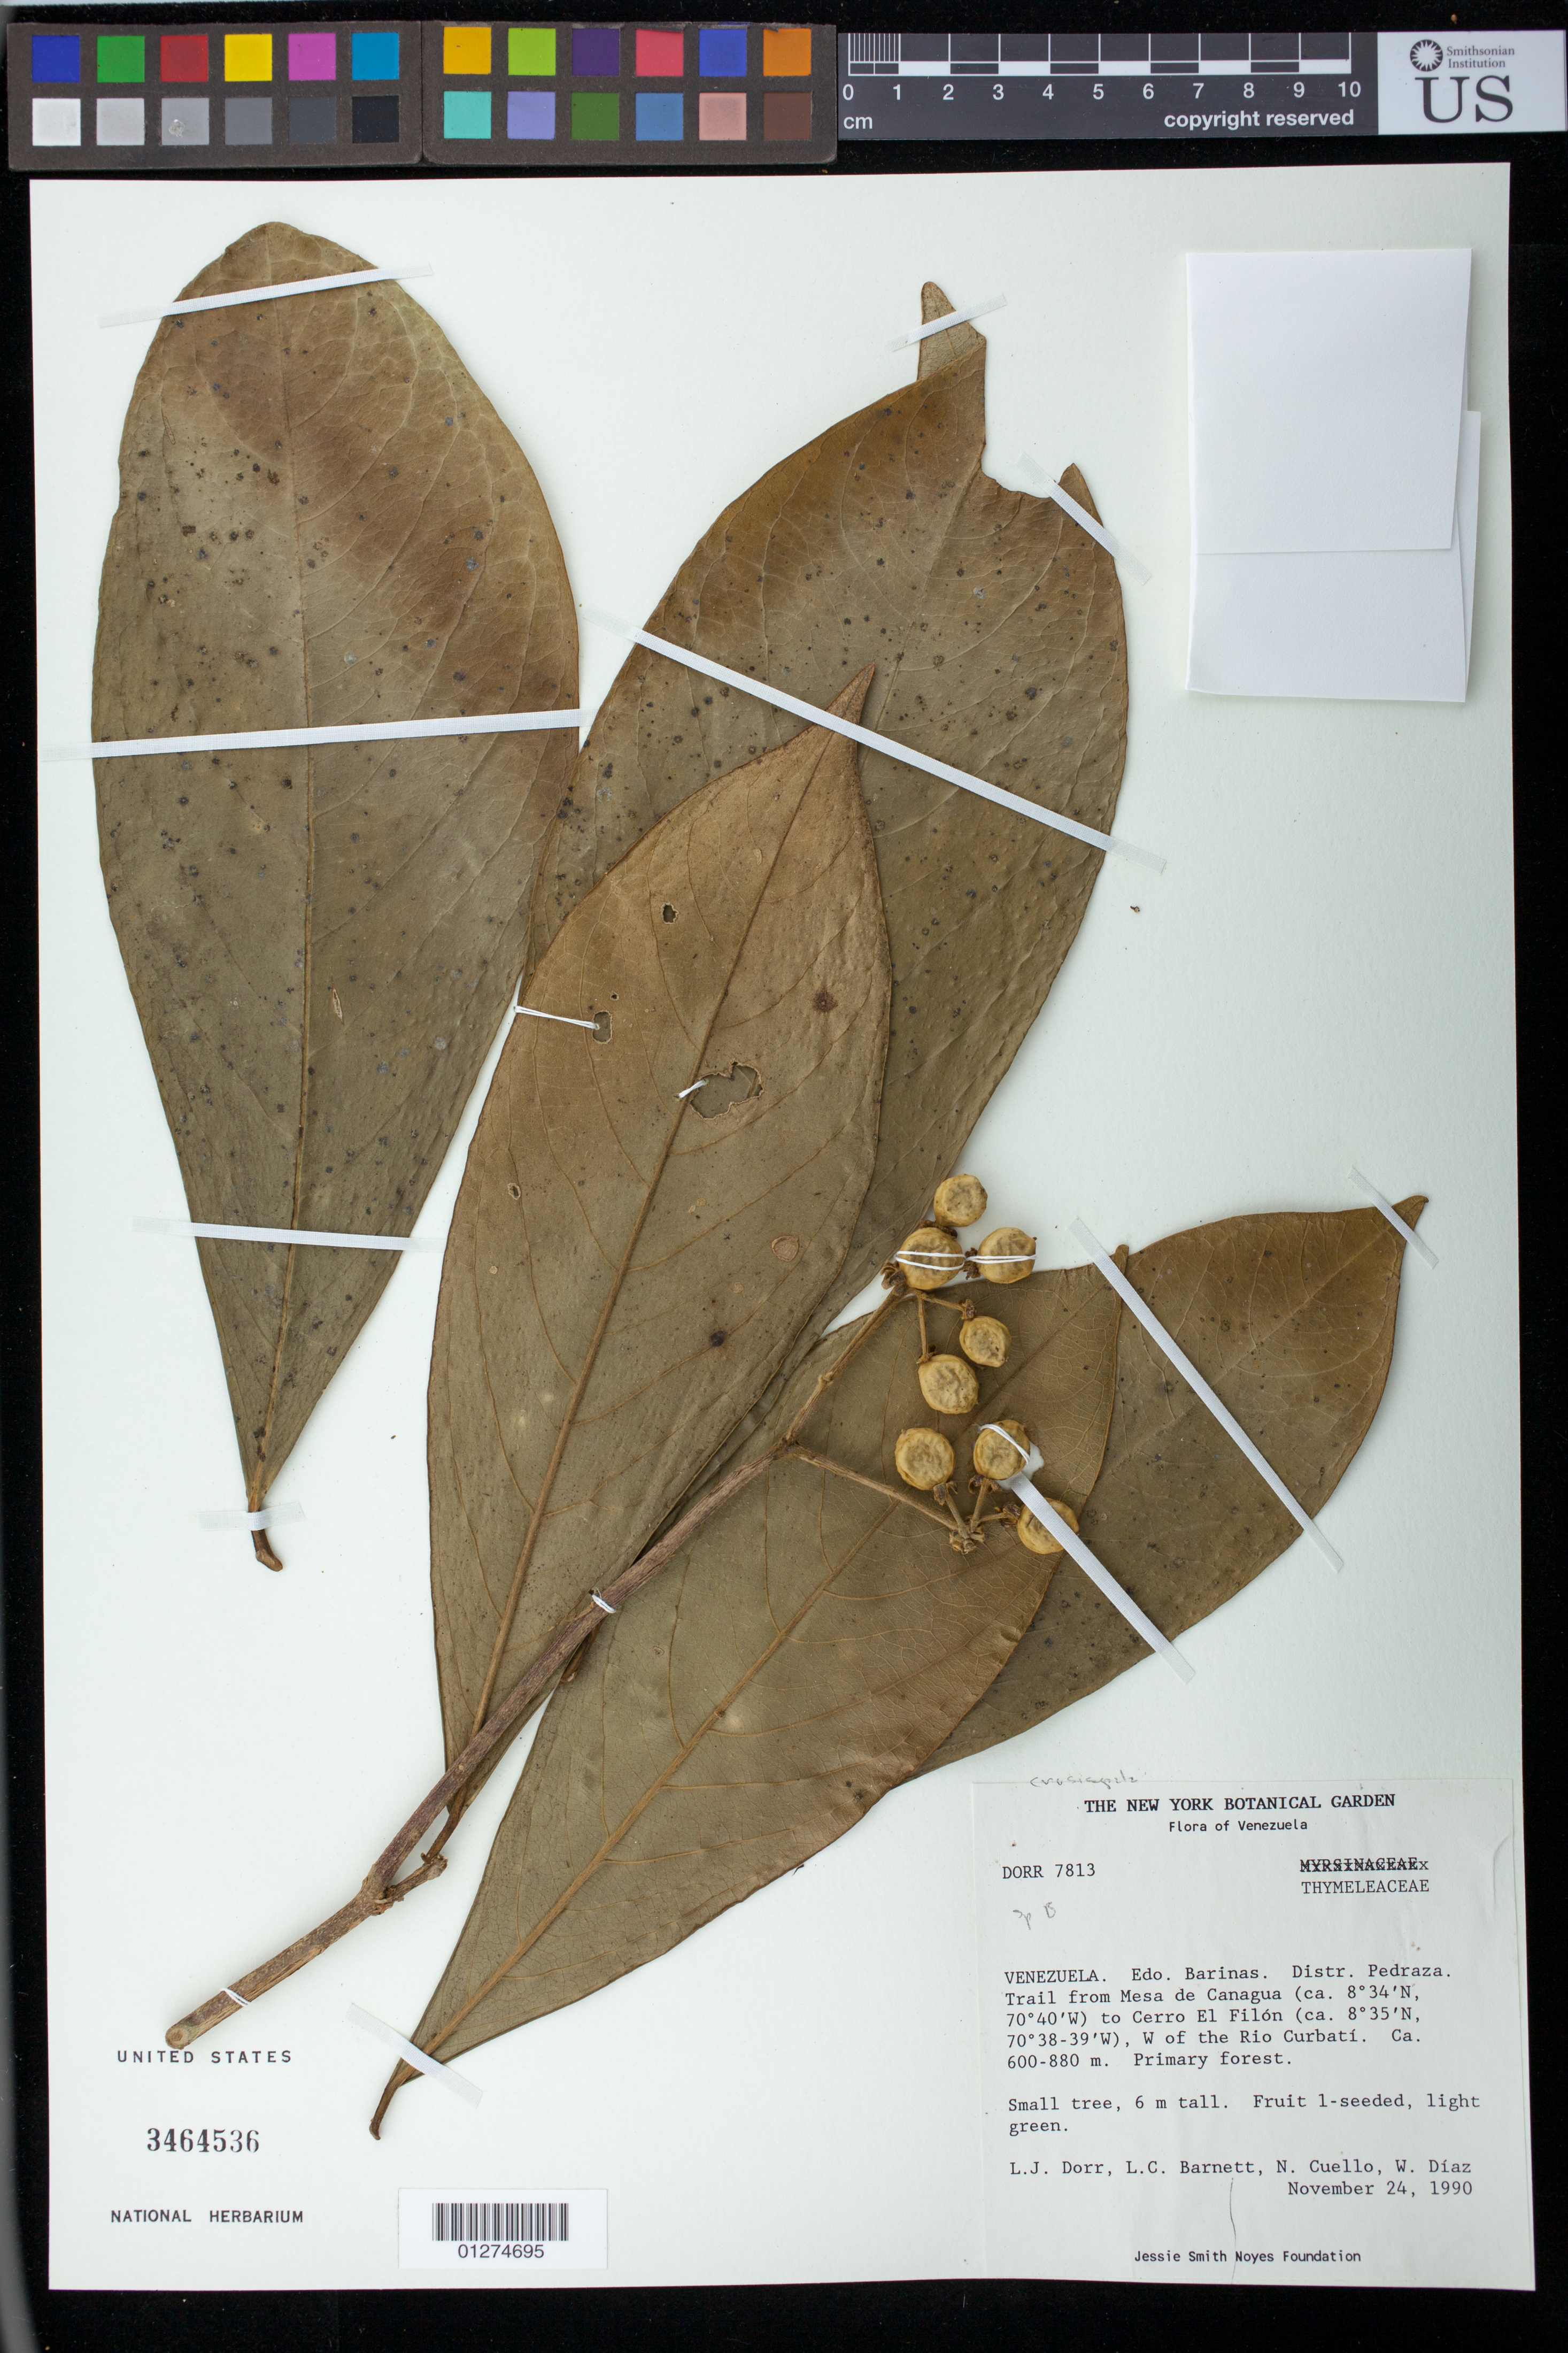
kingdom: Plantae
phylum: Tracheophyta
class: Magnoliopsida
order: Malvales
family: Thymelaeaceae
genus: Schoenobiblus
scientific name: Schoenobiblus sp.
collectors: L. J. Dorr, L. C. Barnett, N. L. Cuello & W. Díaz P.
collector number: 7813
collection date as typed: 24 Nov 1990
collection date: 1990-11-24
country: Venezuela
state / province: Barinas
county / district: Pedraza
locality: Trail from Mesa de Canagua to Cerro El Filón, W of the Rio Curbatí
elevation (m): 600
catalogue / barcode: US 3464536